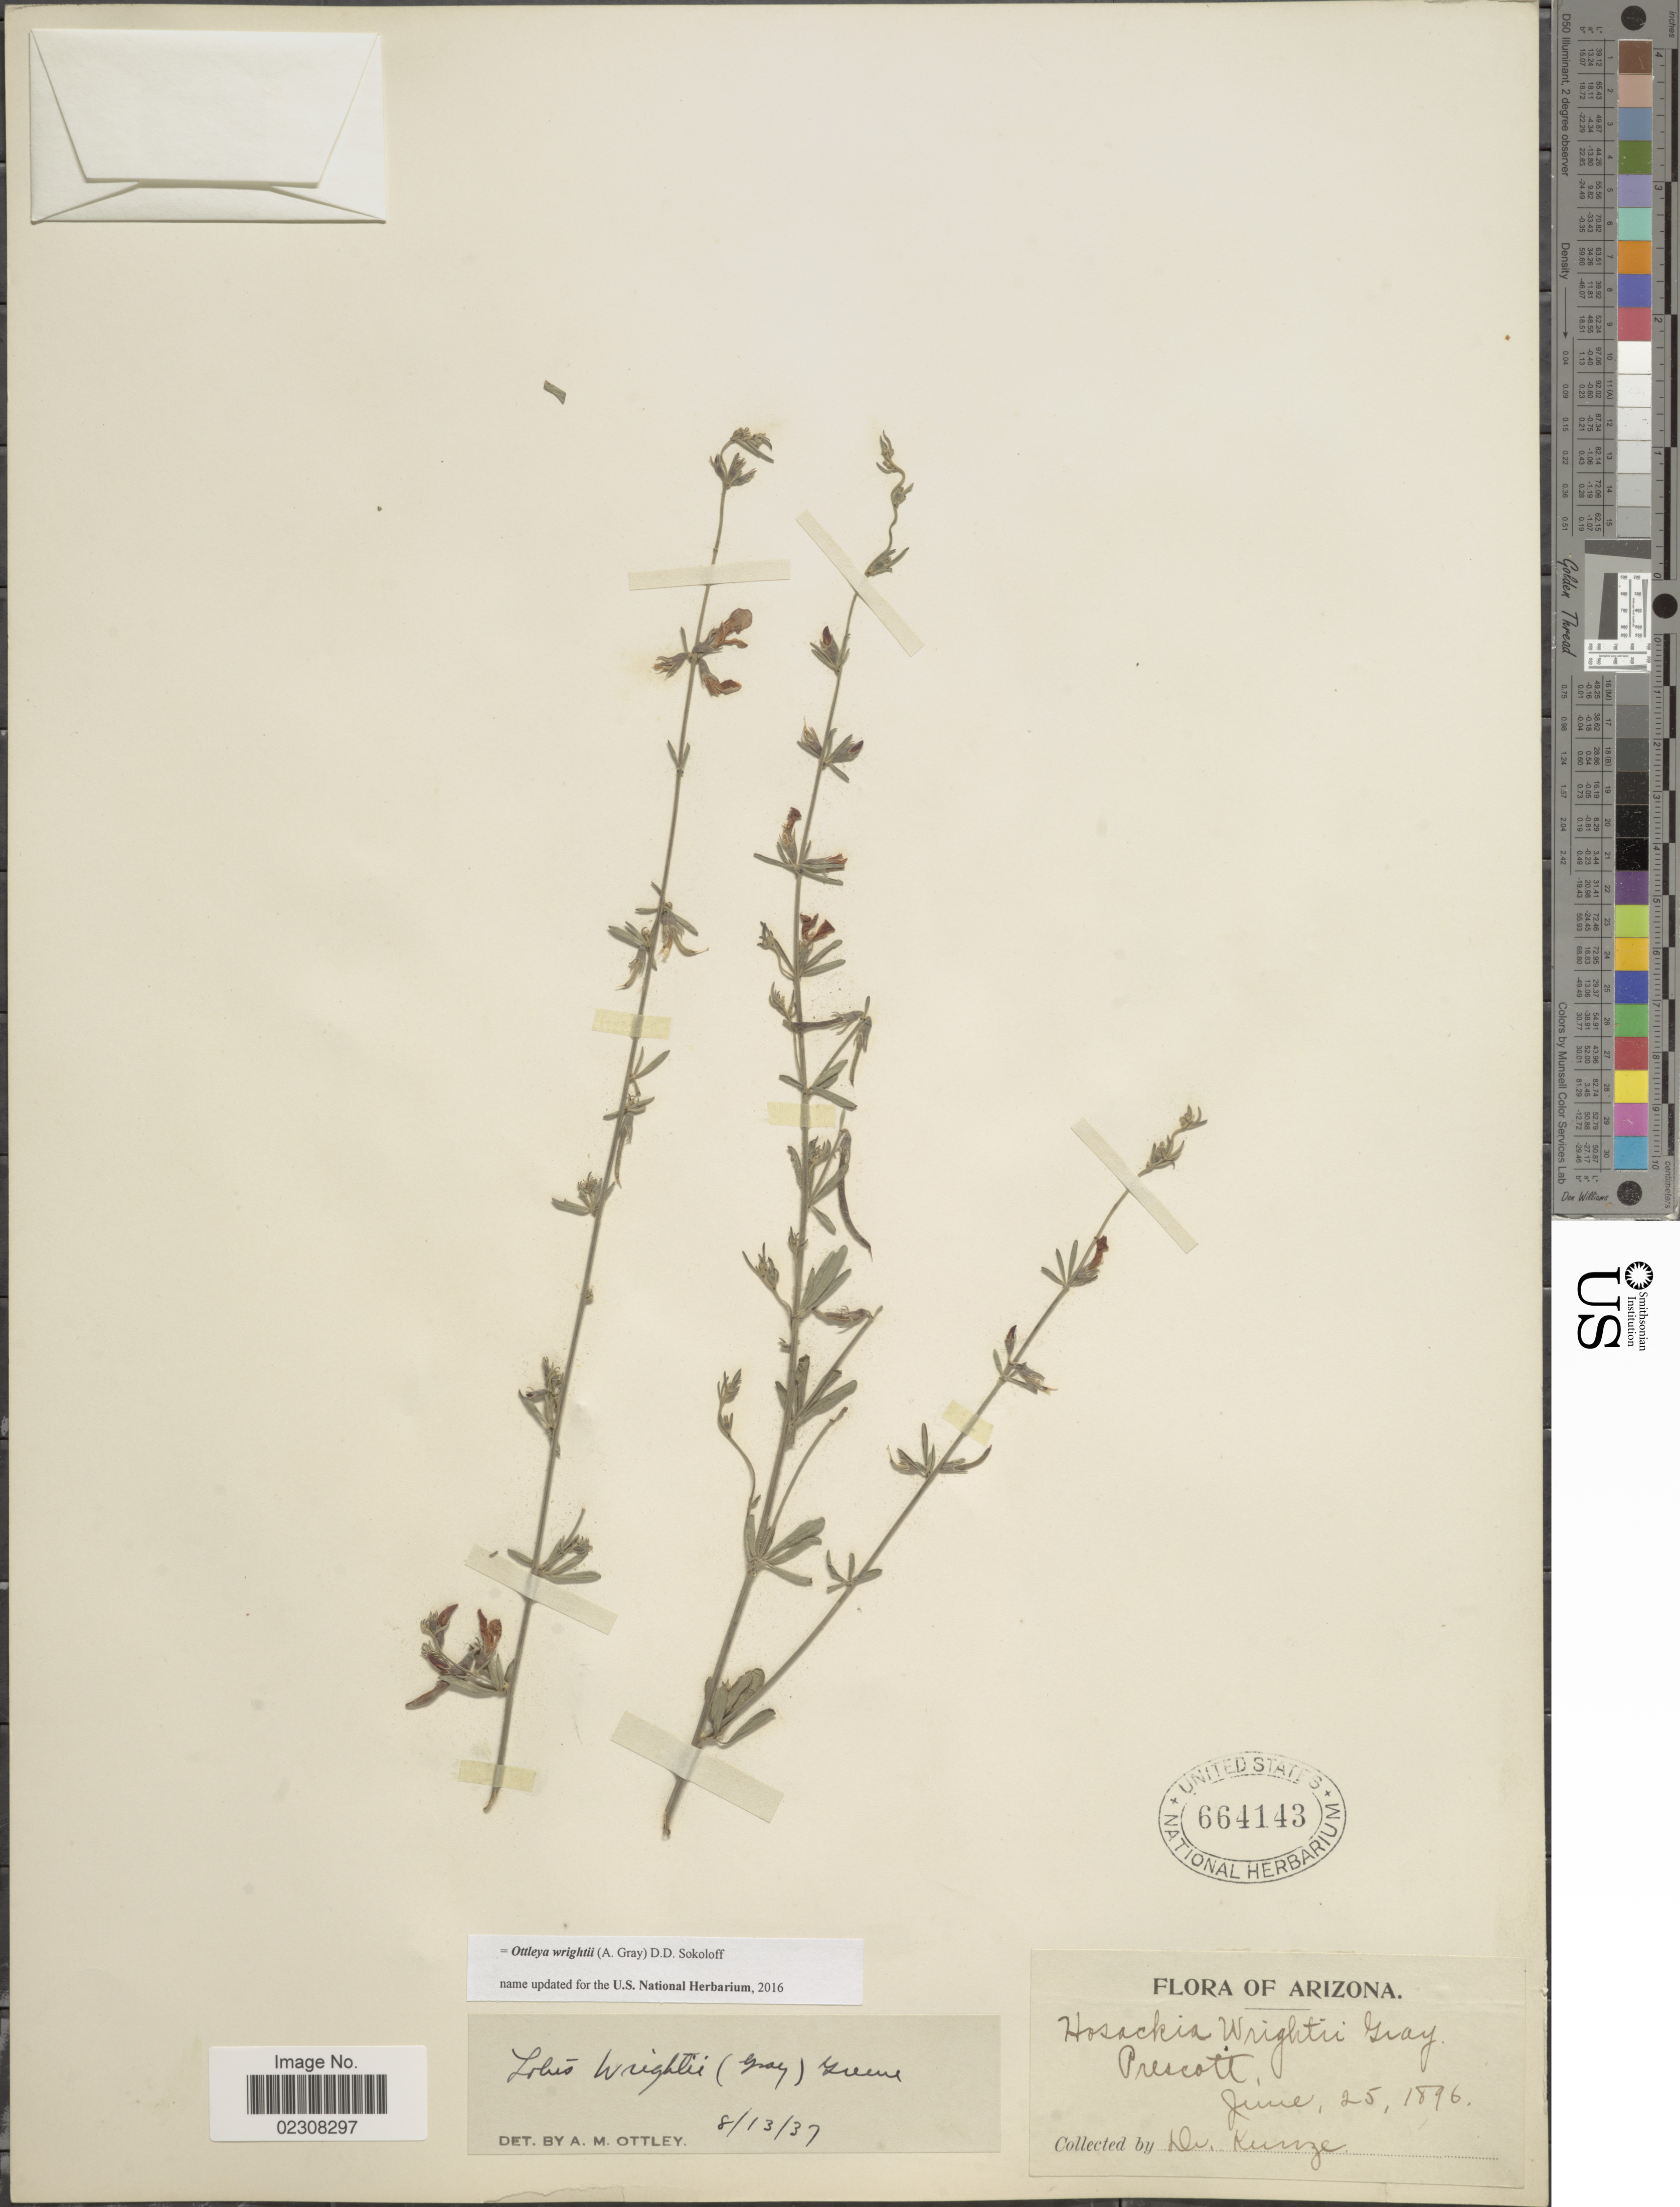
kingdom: Plantae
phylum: Tracheophyta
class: Magnoliopsida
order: Fabales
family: Fabaceae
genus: Ottleya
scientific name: Ottleya wrightii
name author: (A. Gray) D.D. Sokoloff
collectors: -- Kunze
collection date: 1896-06-25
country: United States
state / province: Arizona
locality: Prescott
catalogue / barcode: US 664143